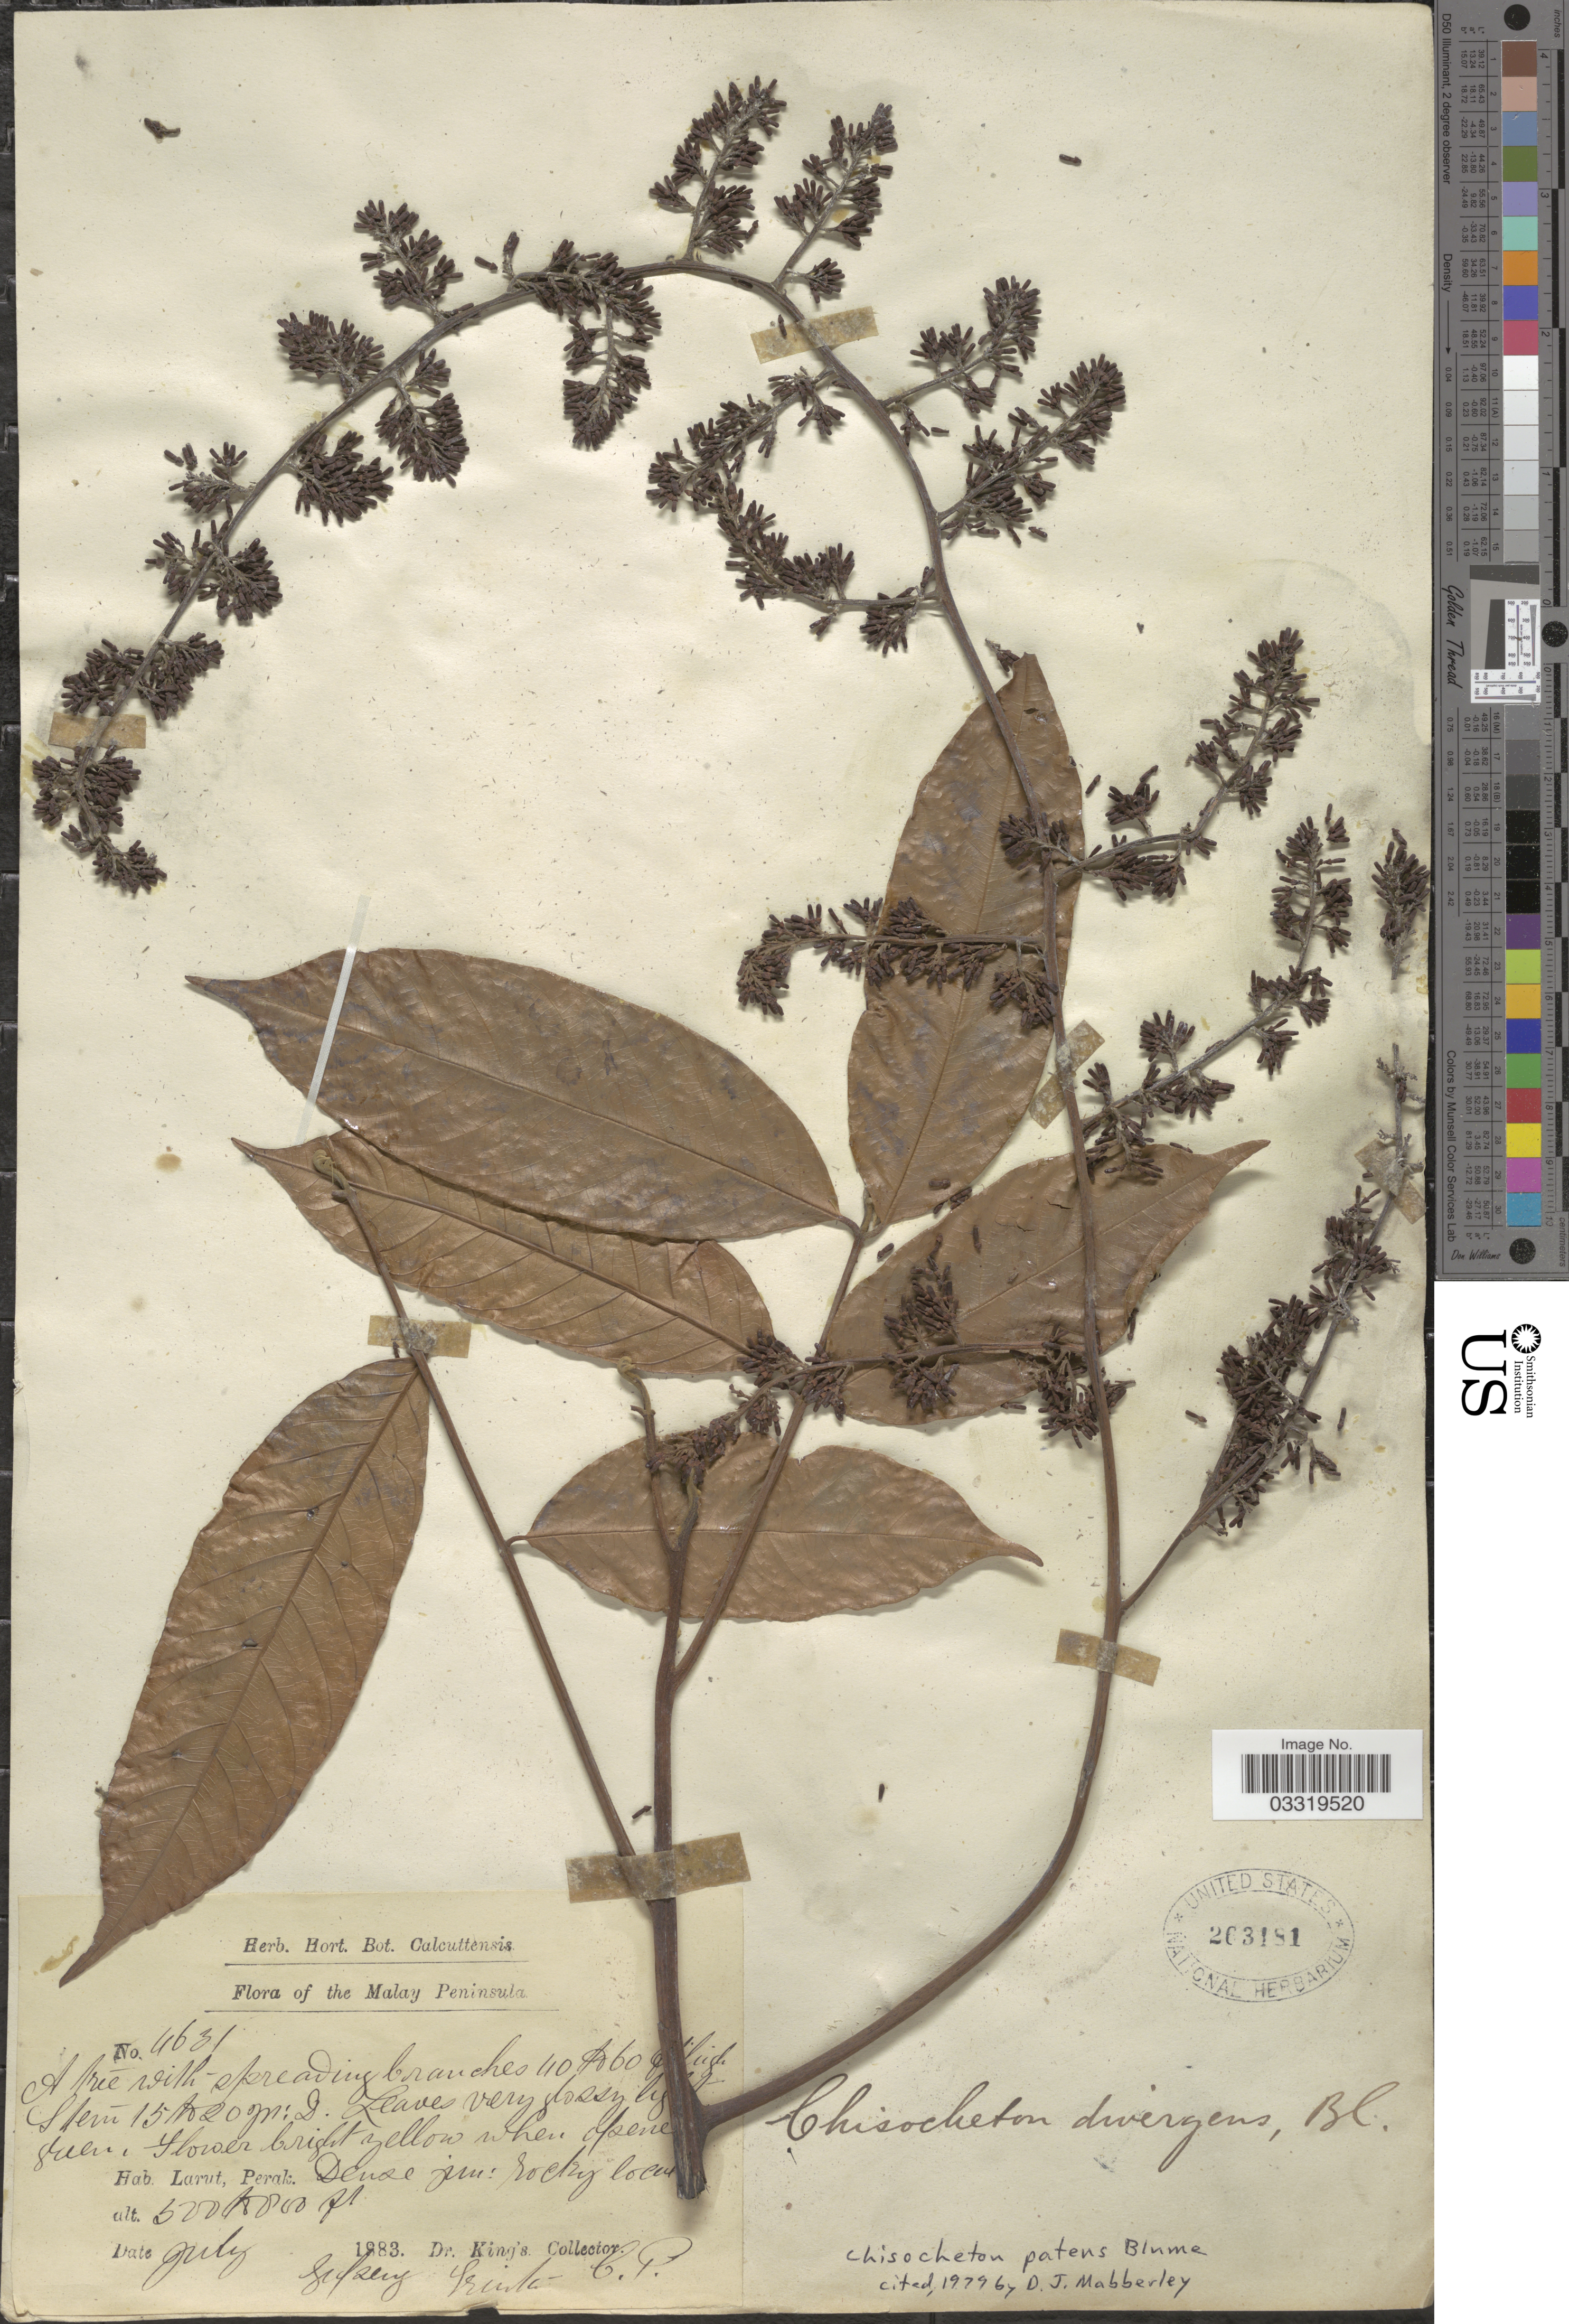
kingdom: Plantae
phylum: Tracheophyta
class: Magnoliopsida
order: Sapindales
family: Meliaceae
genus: Chisocheton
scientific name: Chisocheton patens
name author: Blume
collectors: Dr. King's collector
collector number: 4631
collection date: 1883-07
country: Malaysia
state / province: Perak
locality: Malay Peninsula, Larut, [illegible text].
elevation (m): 152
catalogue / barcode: US 263181